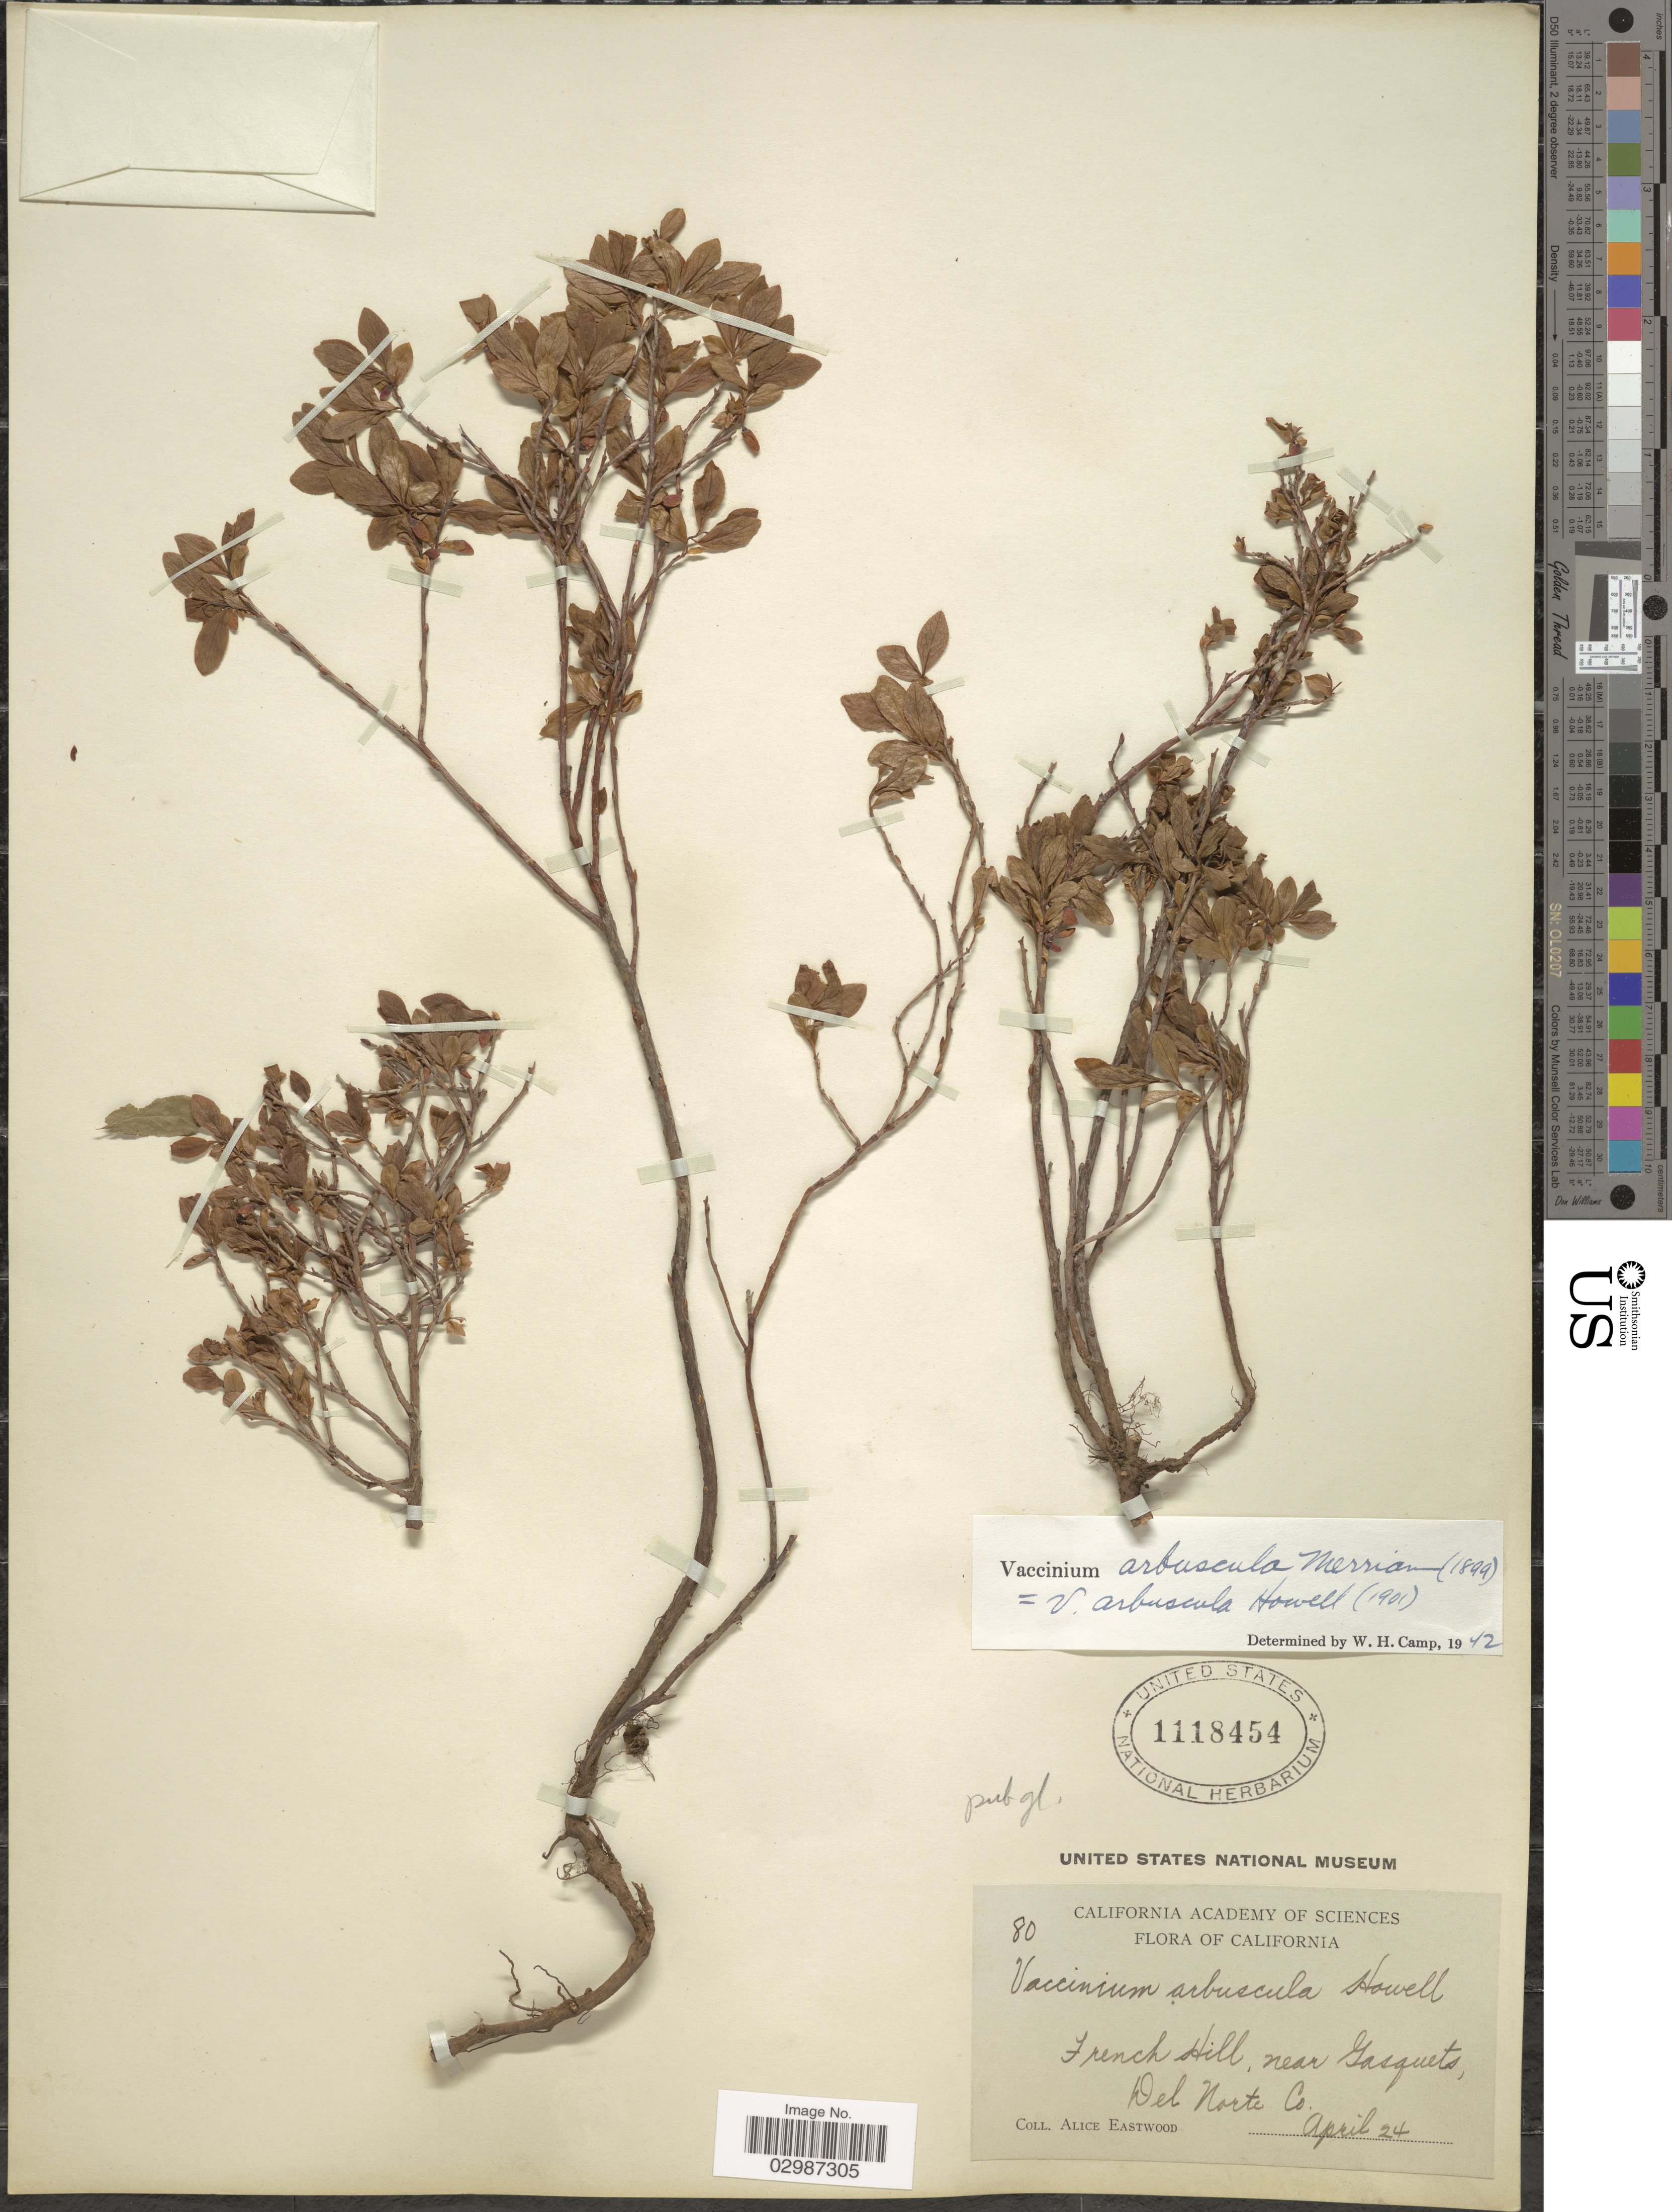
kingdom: Plantae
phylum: Tracheophyta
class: Magnoliopsida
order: Ericales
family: Ericaceae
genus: Vaccinium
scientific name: Vaccinium arbuscula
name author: (A. Gray) Merriam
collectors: A. Eastwood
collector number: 80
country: United States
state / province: California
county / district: Del Norte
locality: French Hill, near Gasquets, Del Norte Co.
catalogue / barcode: US 1118454